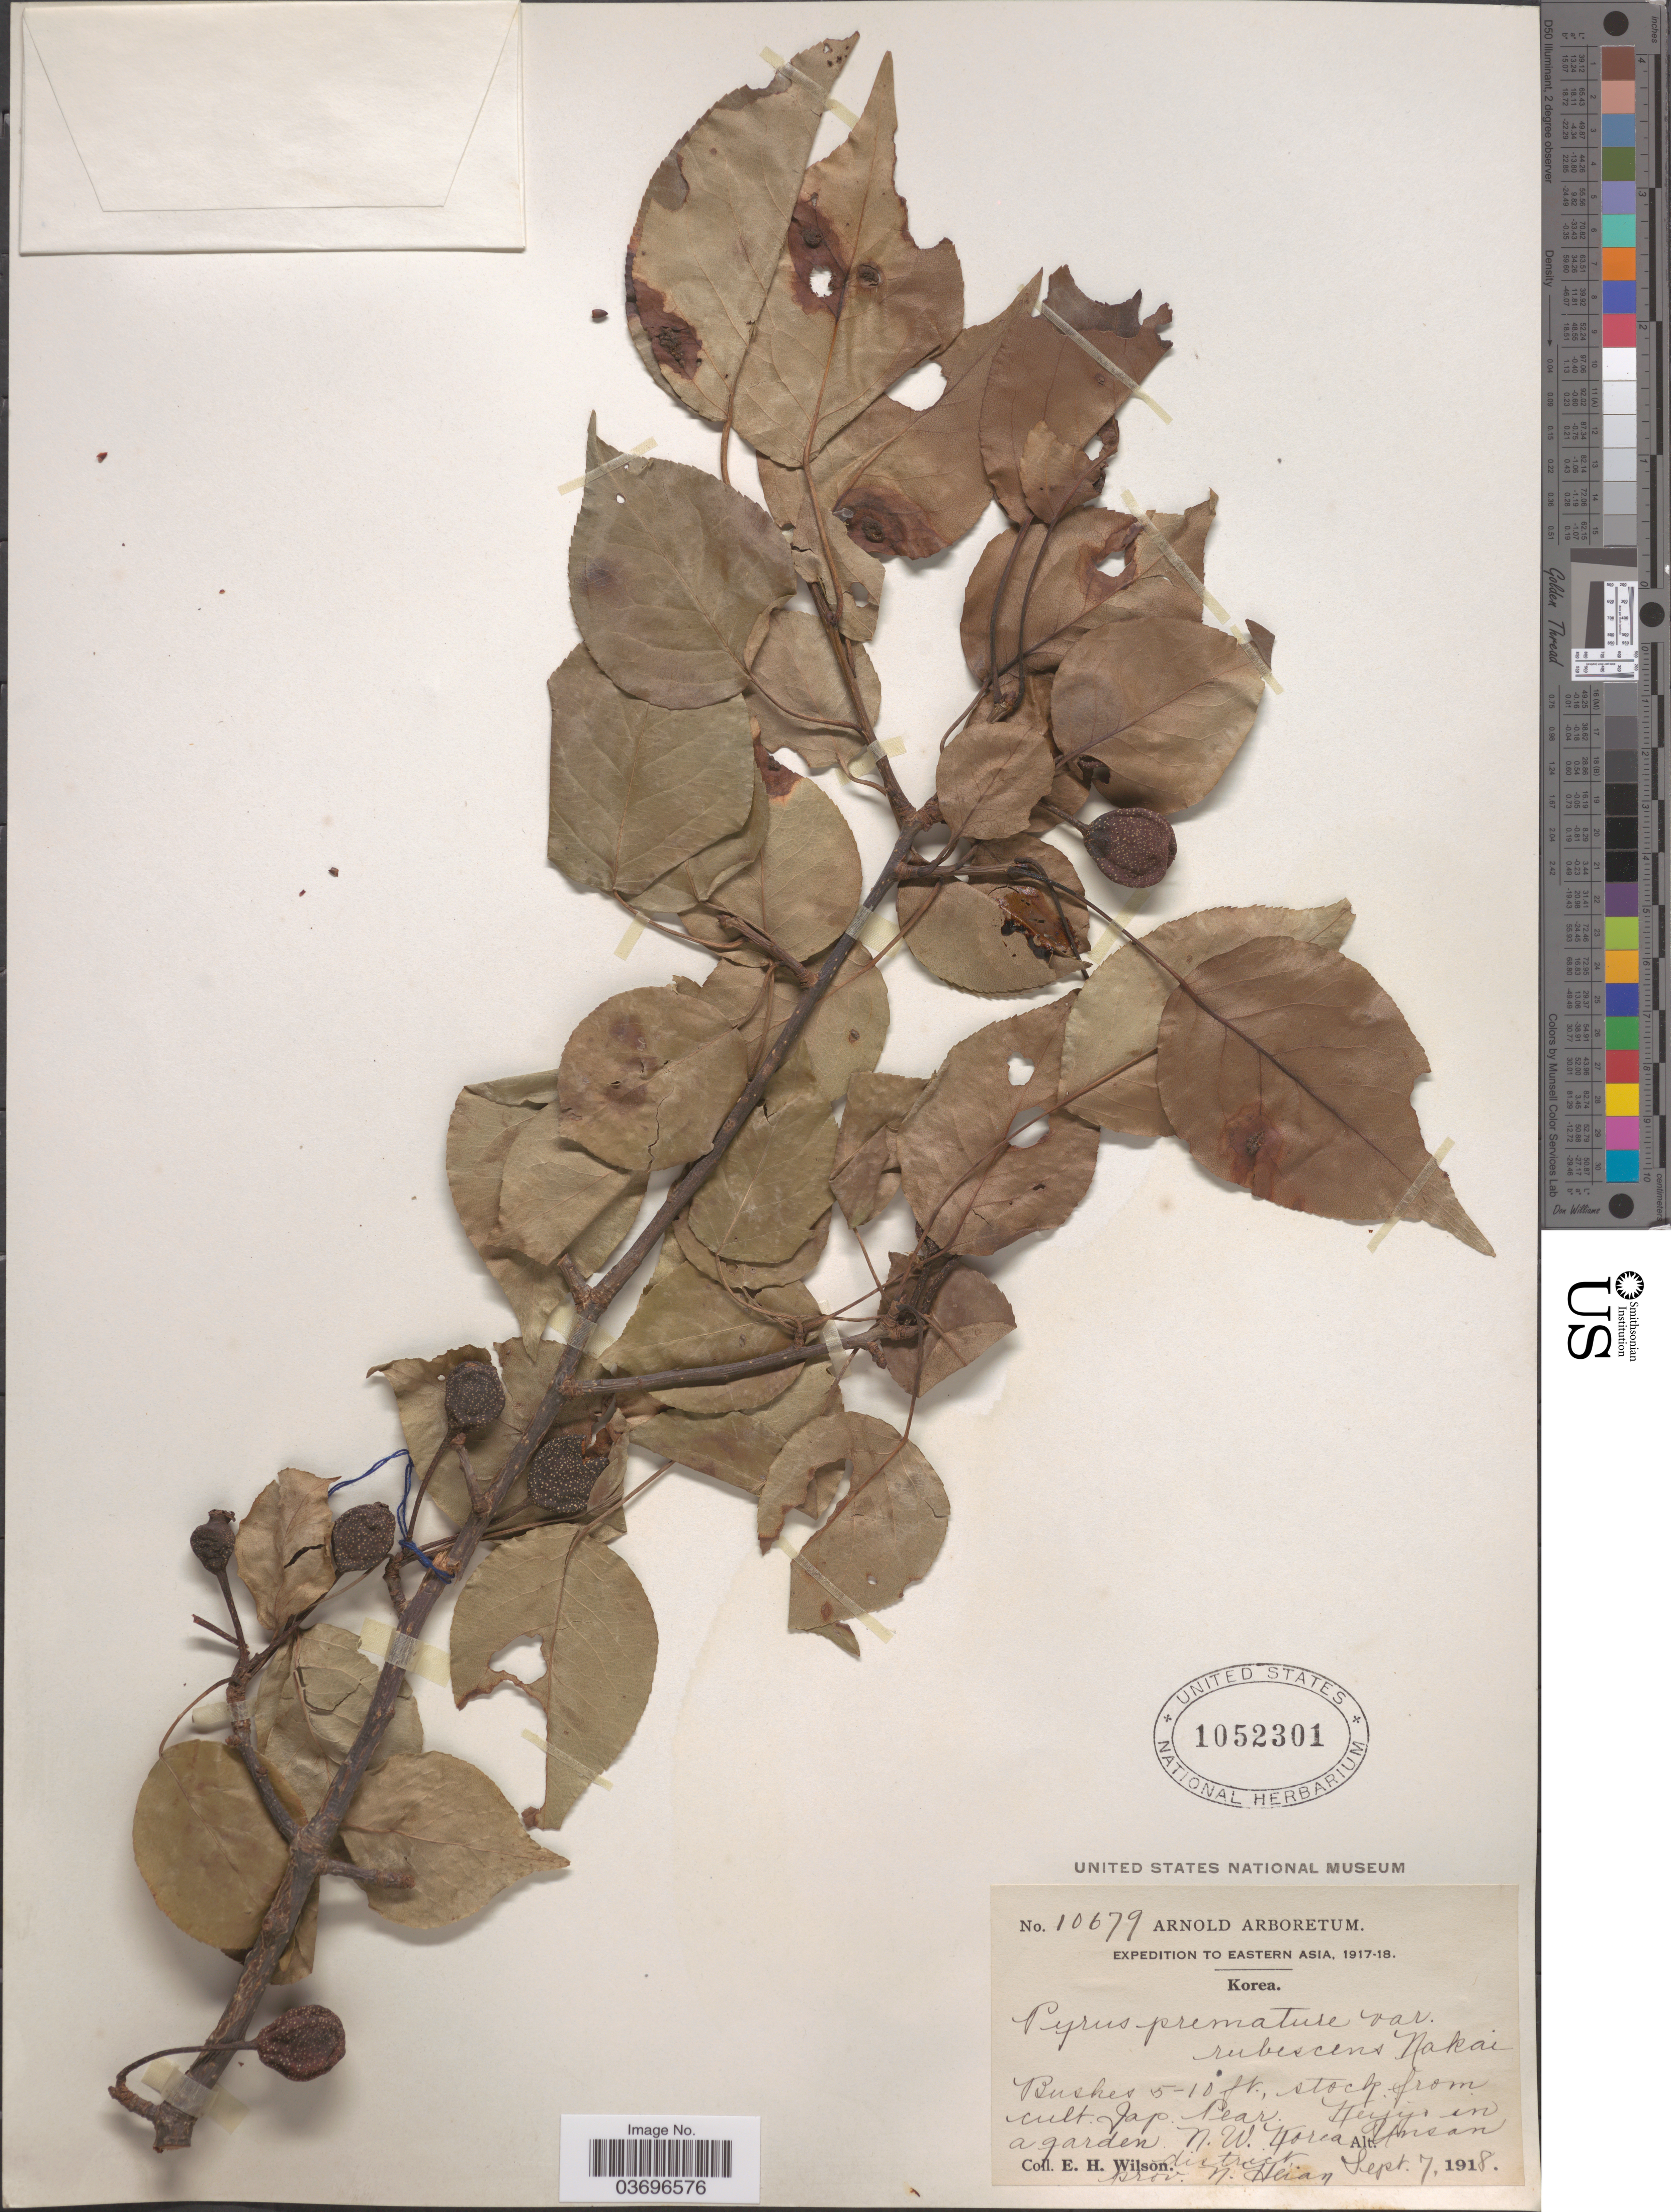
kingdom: Plantae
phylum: Tracheophyta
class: Magnoliopsida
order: Rosales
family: Rosaceae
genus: Pyrus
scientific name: Pyrus prematura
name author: Nakai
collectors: E. Wilson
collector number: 10679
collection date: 1918-09-07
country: North Korea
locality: Keijyo in a garden. N.W. Korea, Unsam district, prov. N. Heïan.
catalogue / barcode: US 1052301